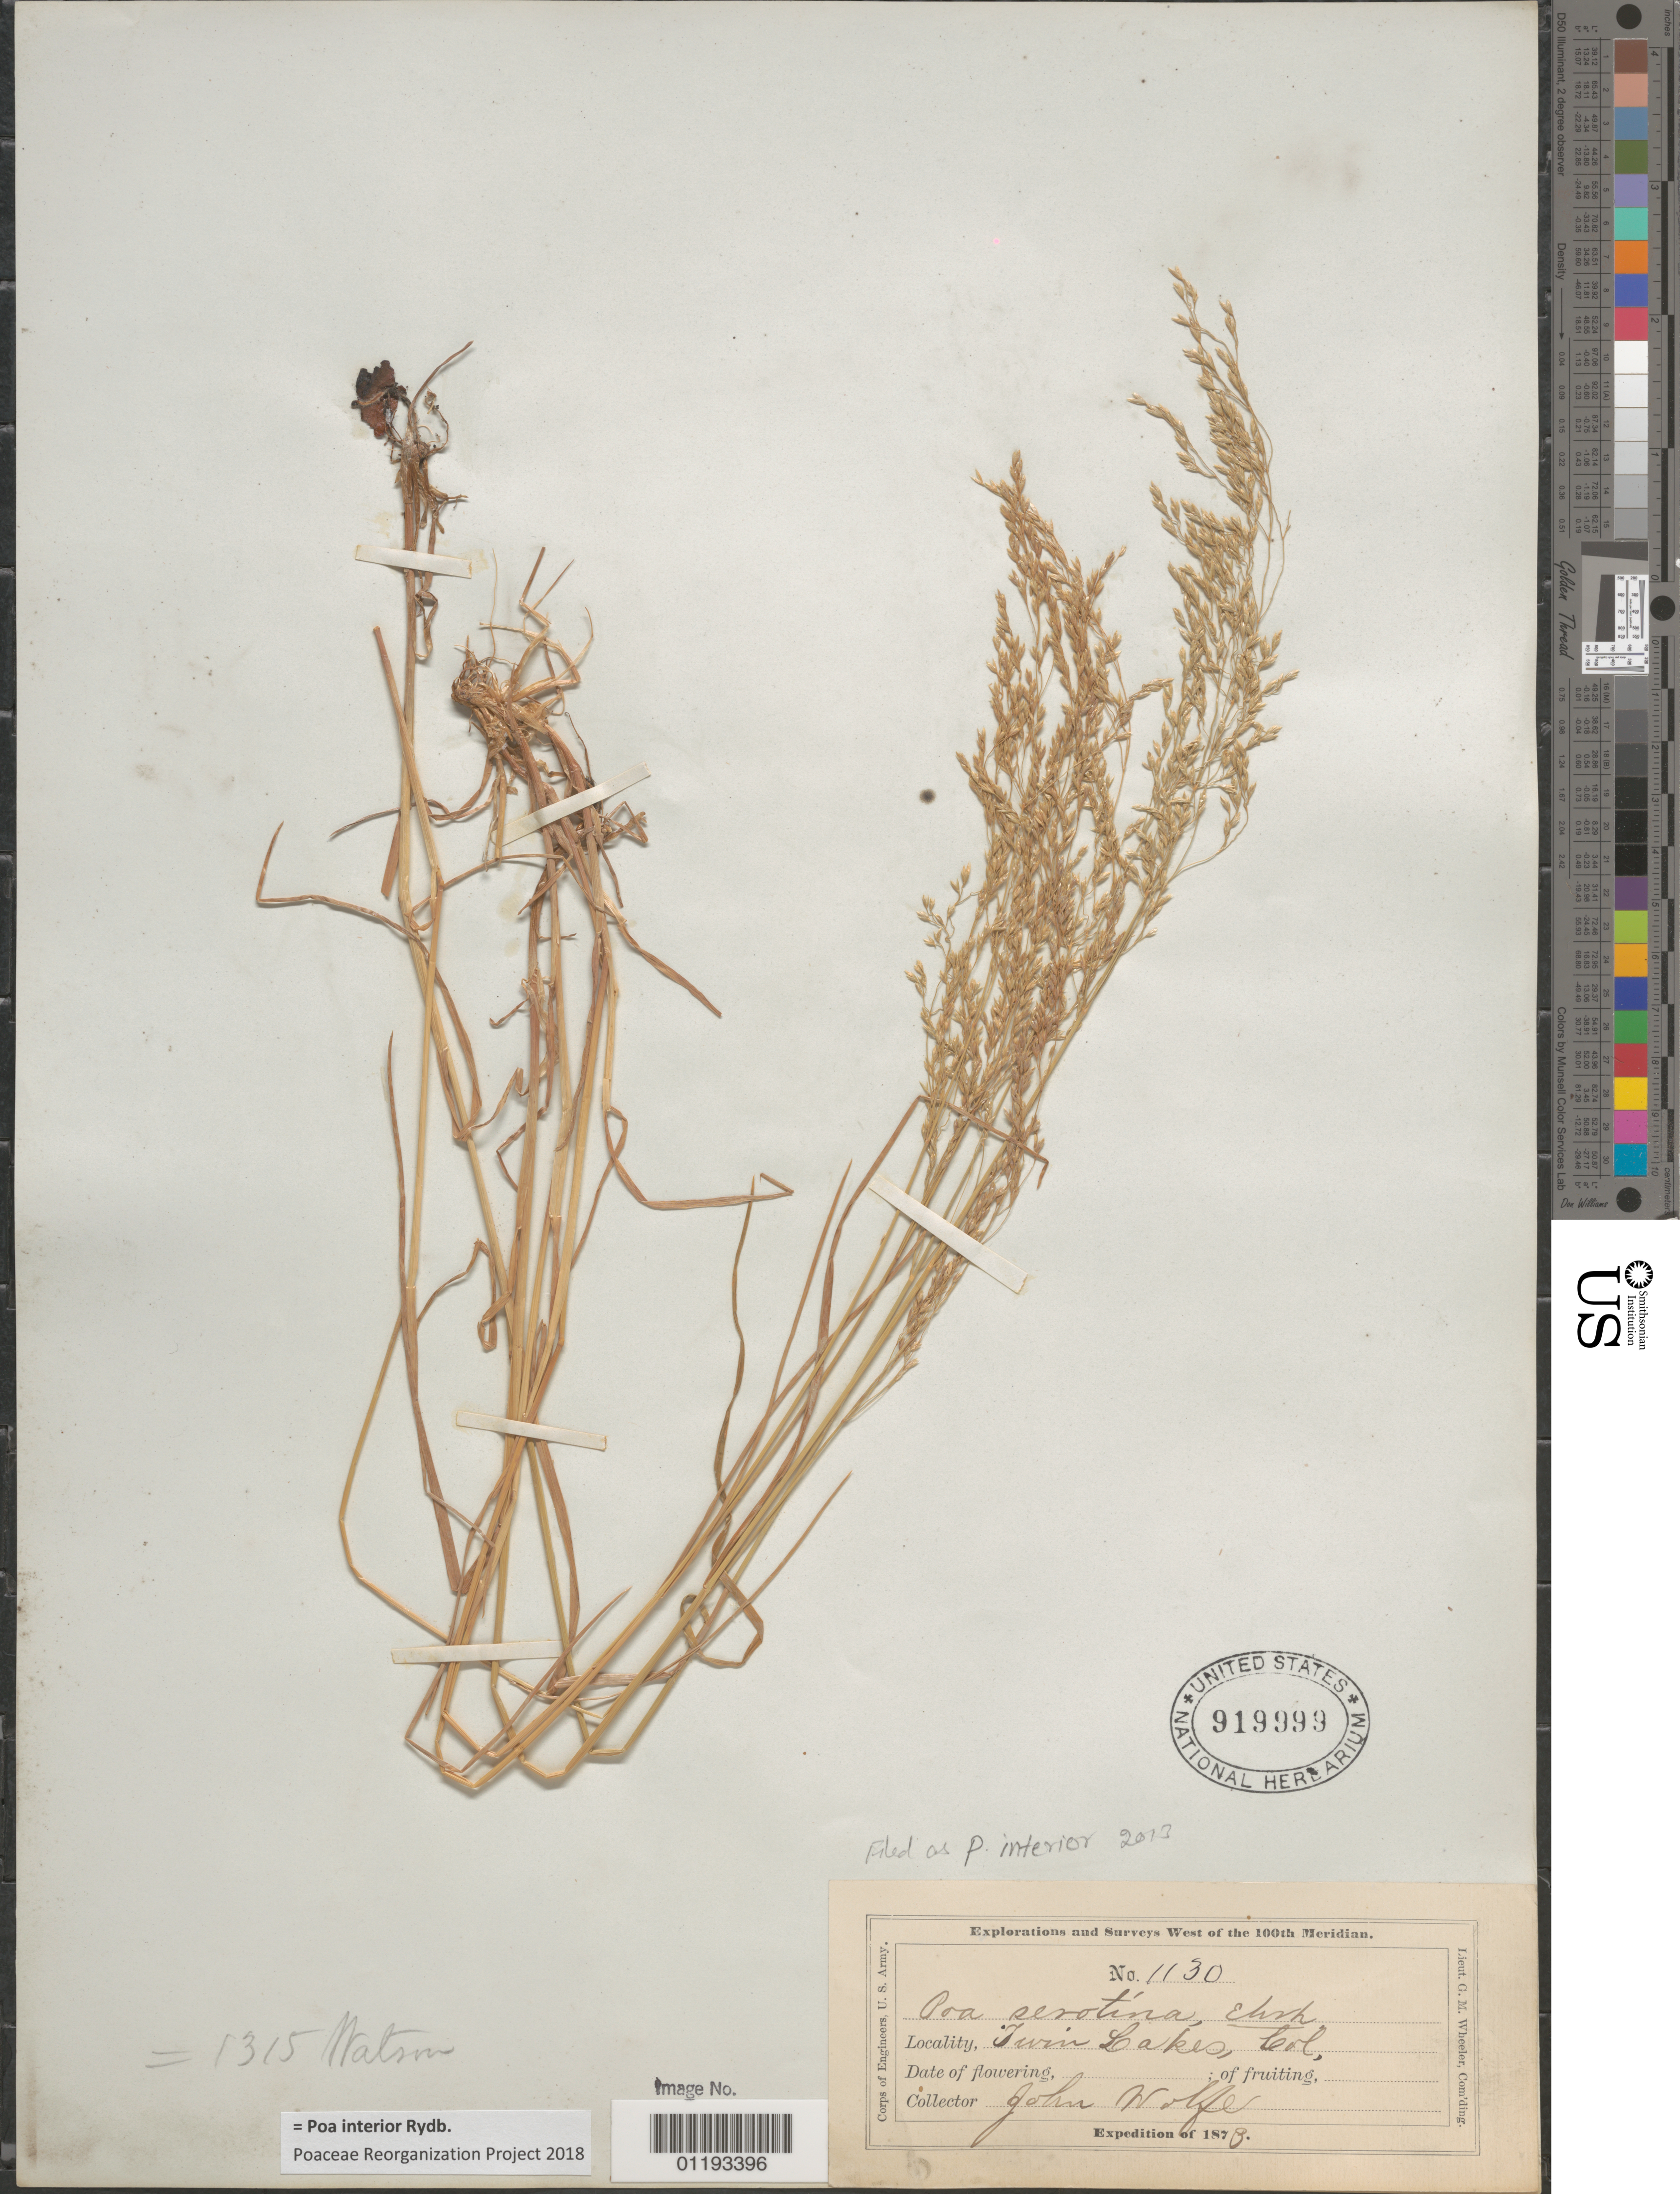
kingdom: Plantae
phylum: Tracheophyta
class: Liliopsida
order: Poales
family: Poaceae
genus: Poa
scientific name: Poa interior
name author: Rydb.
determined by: Poaceae Reorganization Project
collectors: J. Wolfe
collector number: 1130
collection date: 1873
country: United States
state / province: Colorado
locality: Twin Lakes.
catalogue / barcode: US 919999